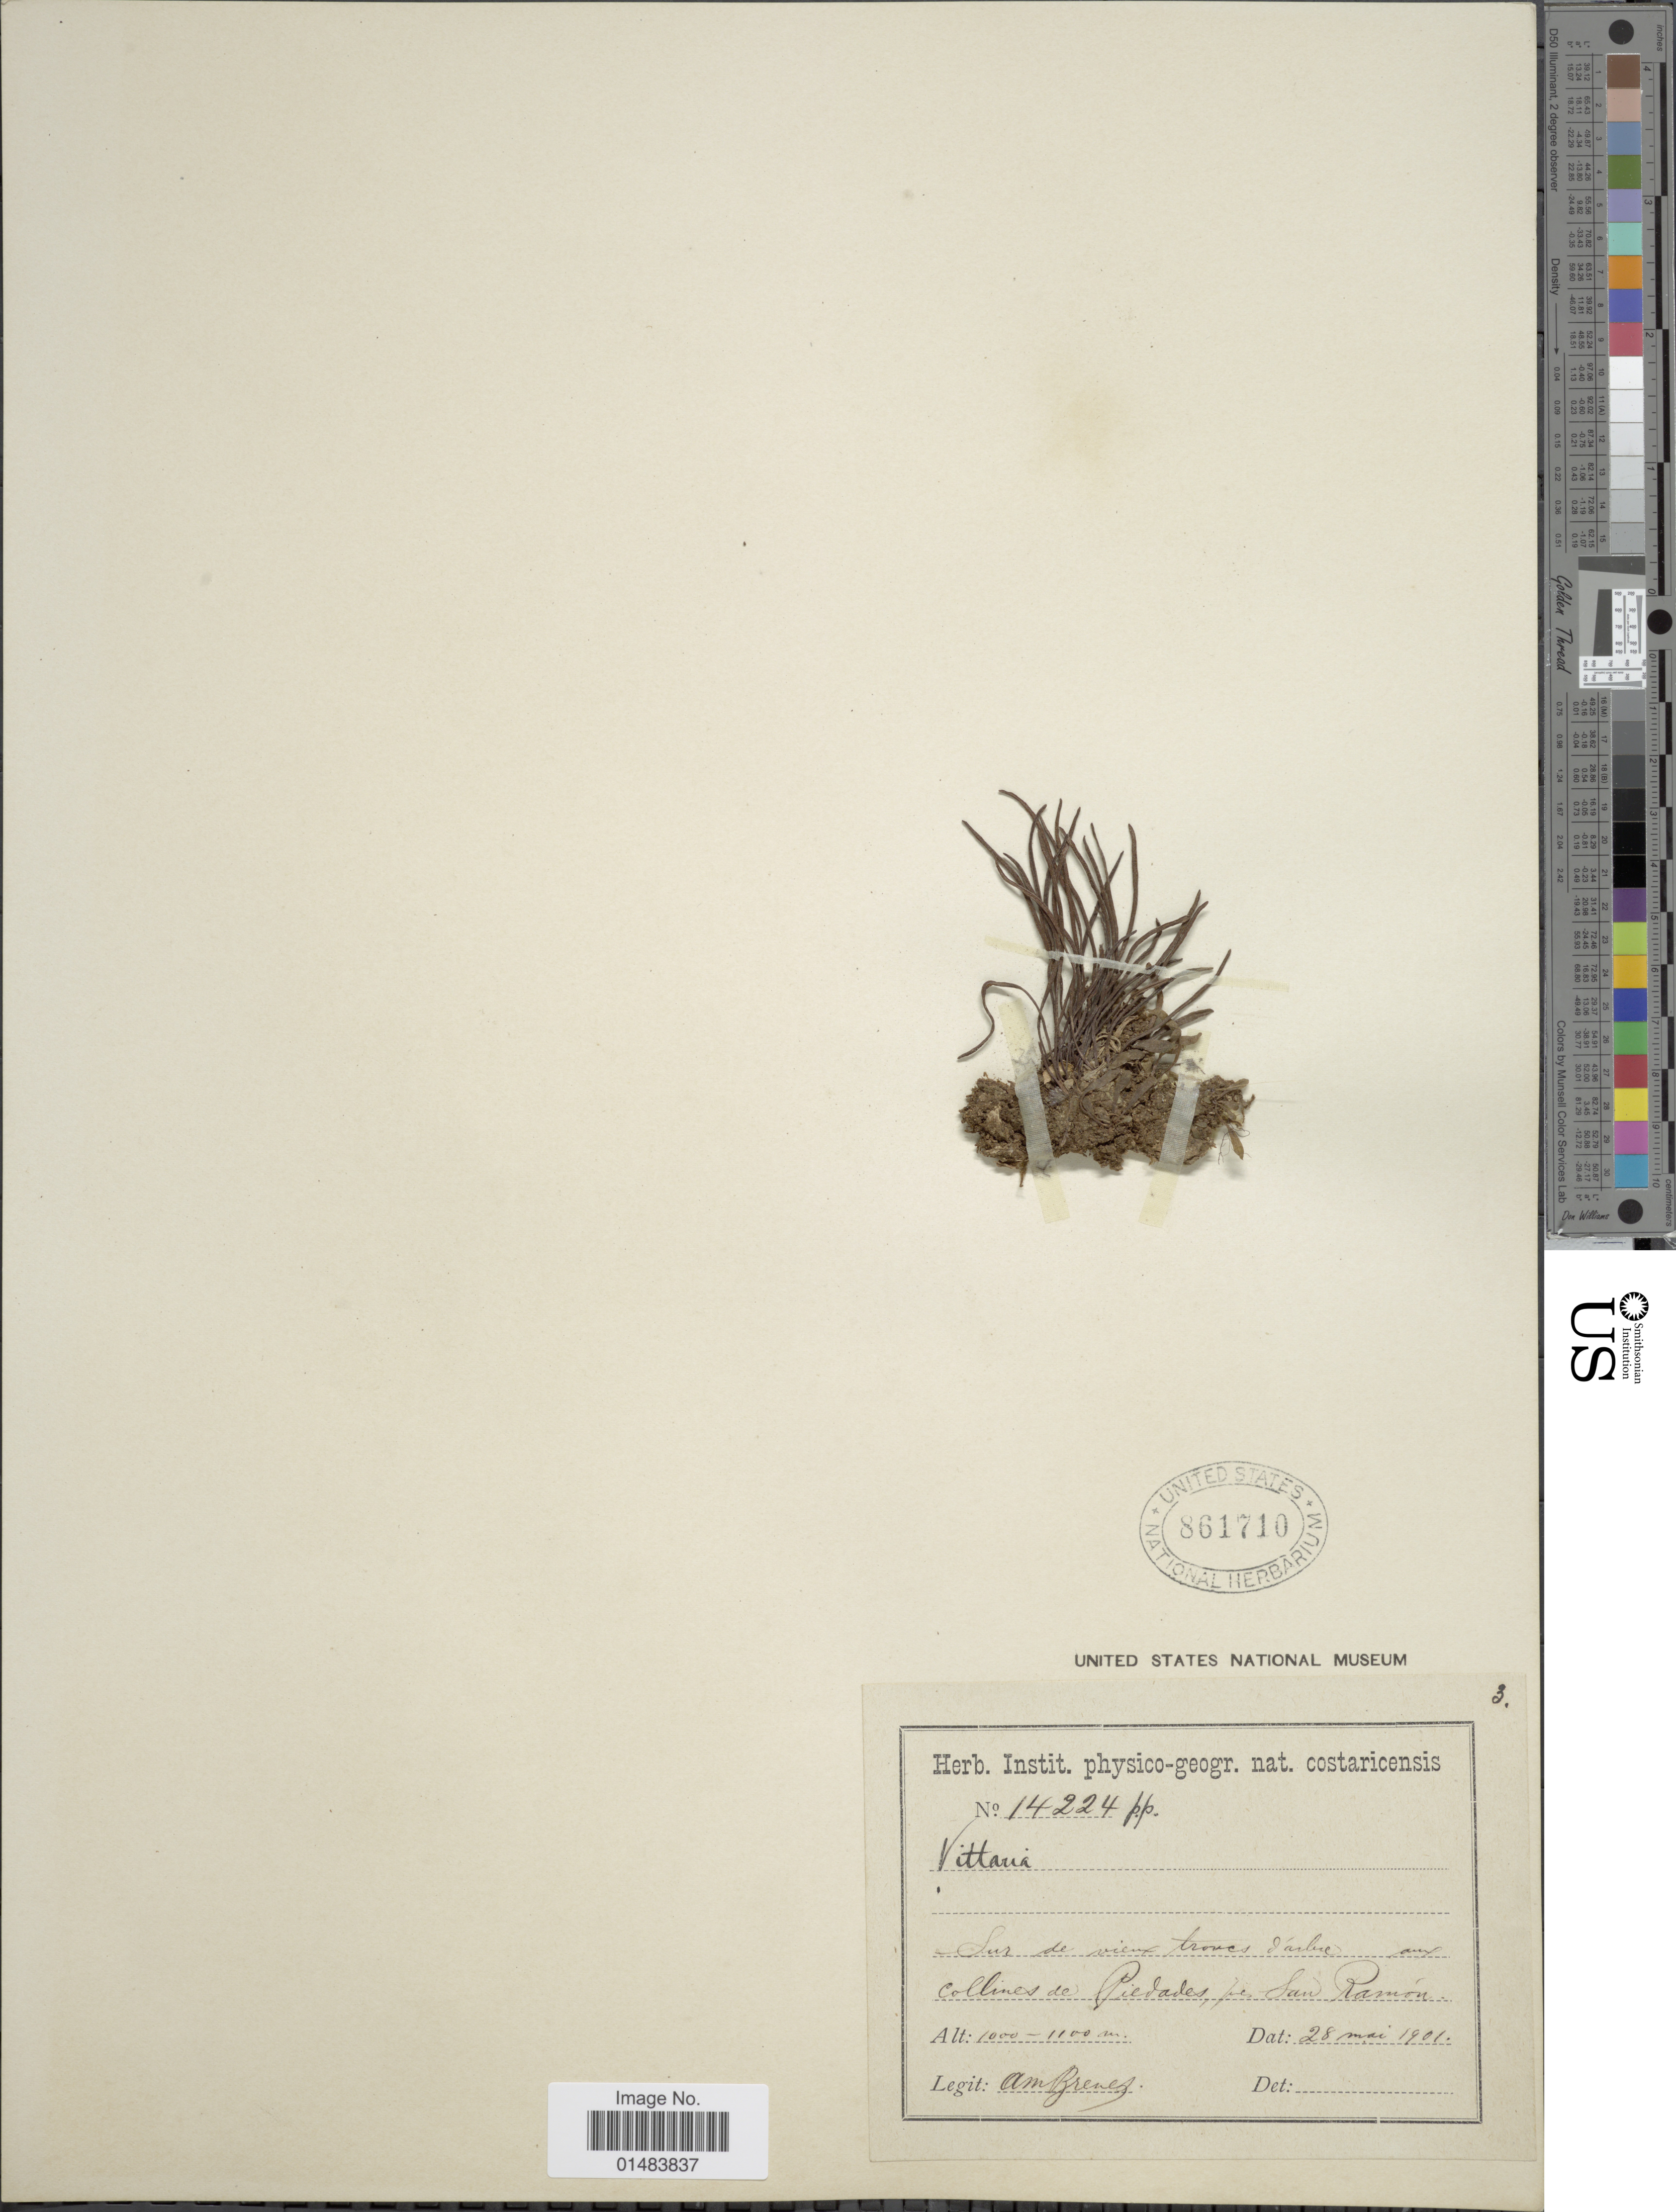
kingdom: Plantae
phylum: Tracheophyta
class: Polypodiopsida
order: Polypodiales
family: Pteridaceae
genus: Vittaria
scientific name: Vittaria sp.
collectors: A. Brenes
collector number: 14224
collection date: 1901-05-28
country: Costa Rica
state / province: Alajuela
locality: Sur de vieux troncs d'arbre aux collines de Piedades, près San Ramón.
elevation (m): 1000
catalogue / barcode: US 861710